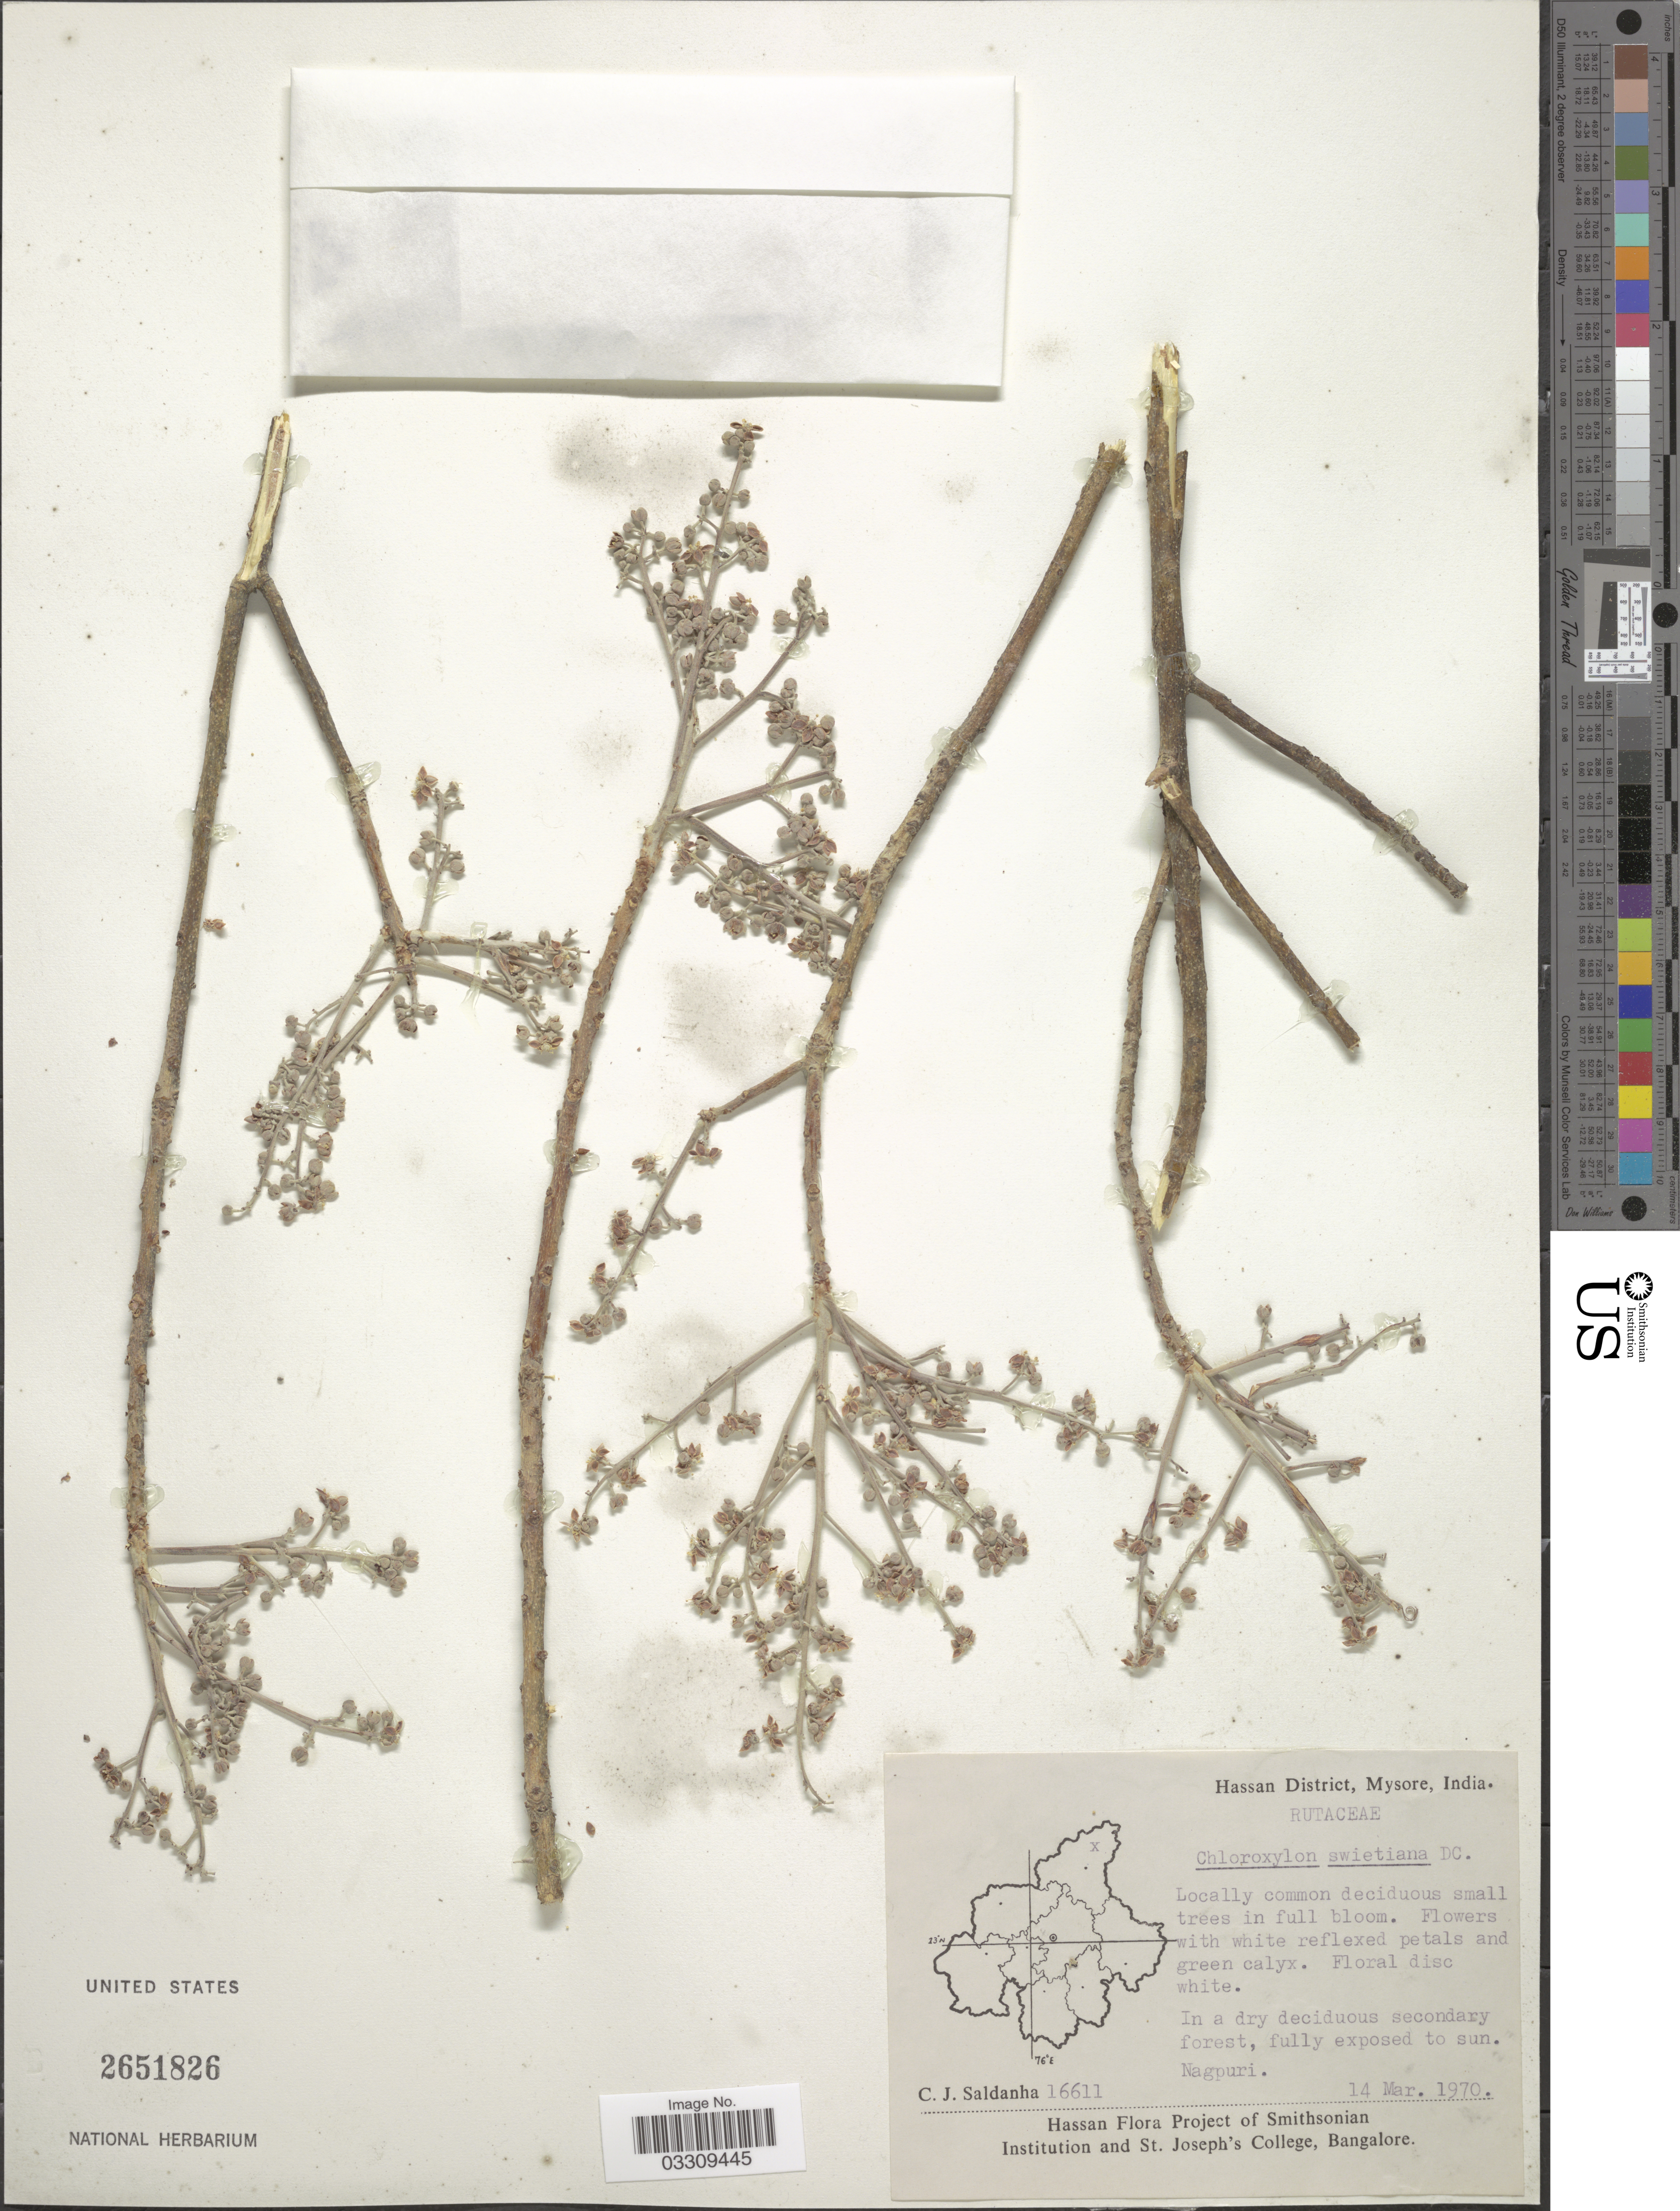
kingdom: Plantae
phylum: Tracheophyta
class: Magnoliopsida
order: Sapindales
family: Rutaceae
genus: Chloroxylon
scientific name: Chloroxylon swietenia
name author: DC.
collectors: C. J. Saldanha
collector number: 16611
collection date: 1970-03-14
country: India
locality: Hassan District, Mysore. Nagpuri.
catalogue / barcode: US 2651826